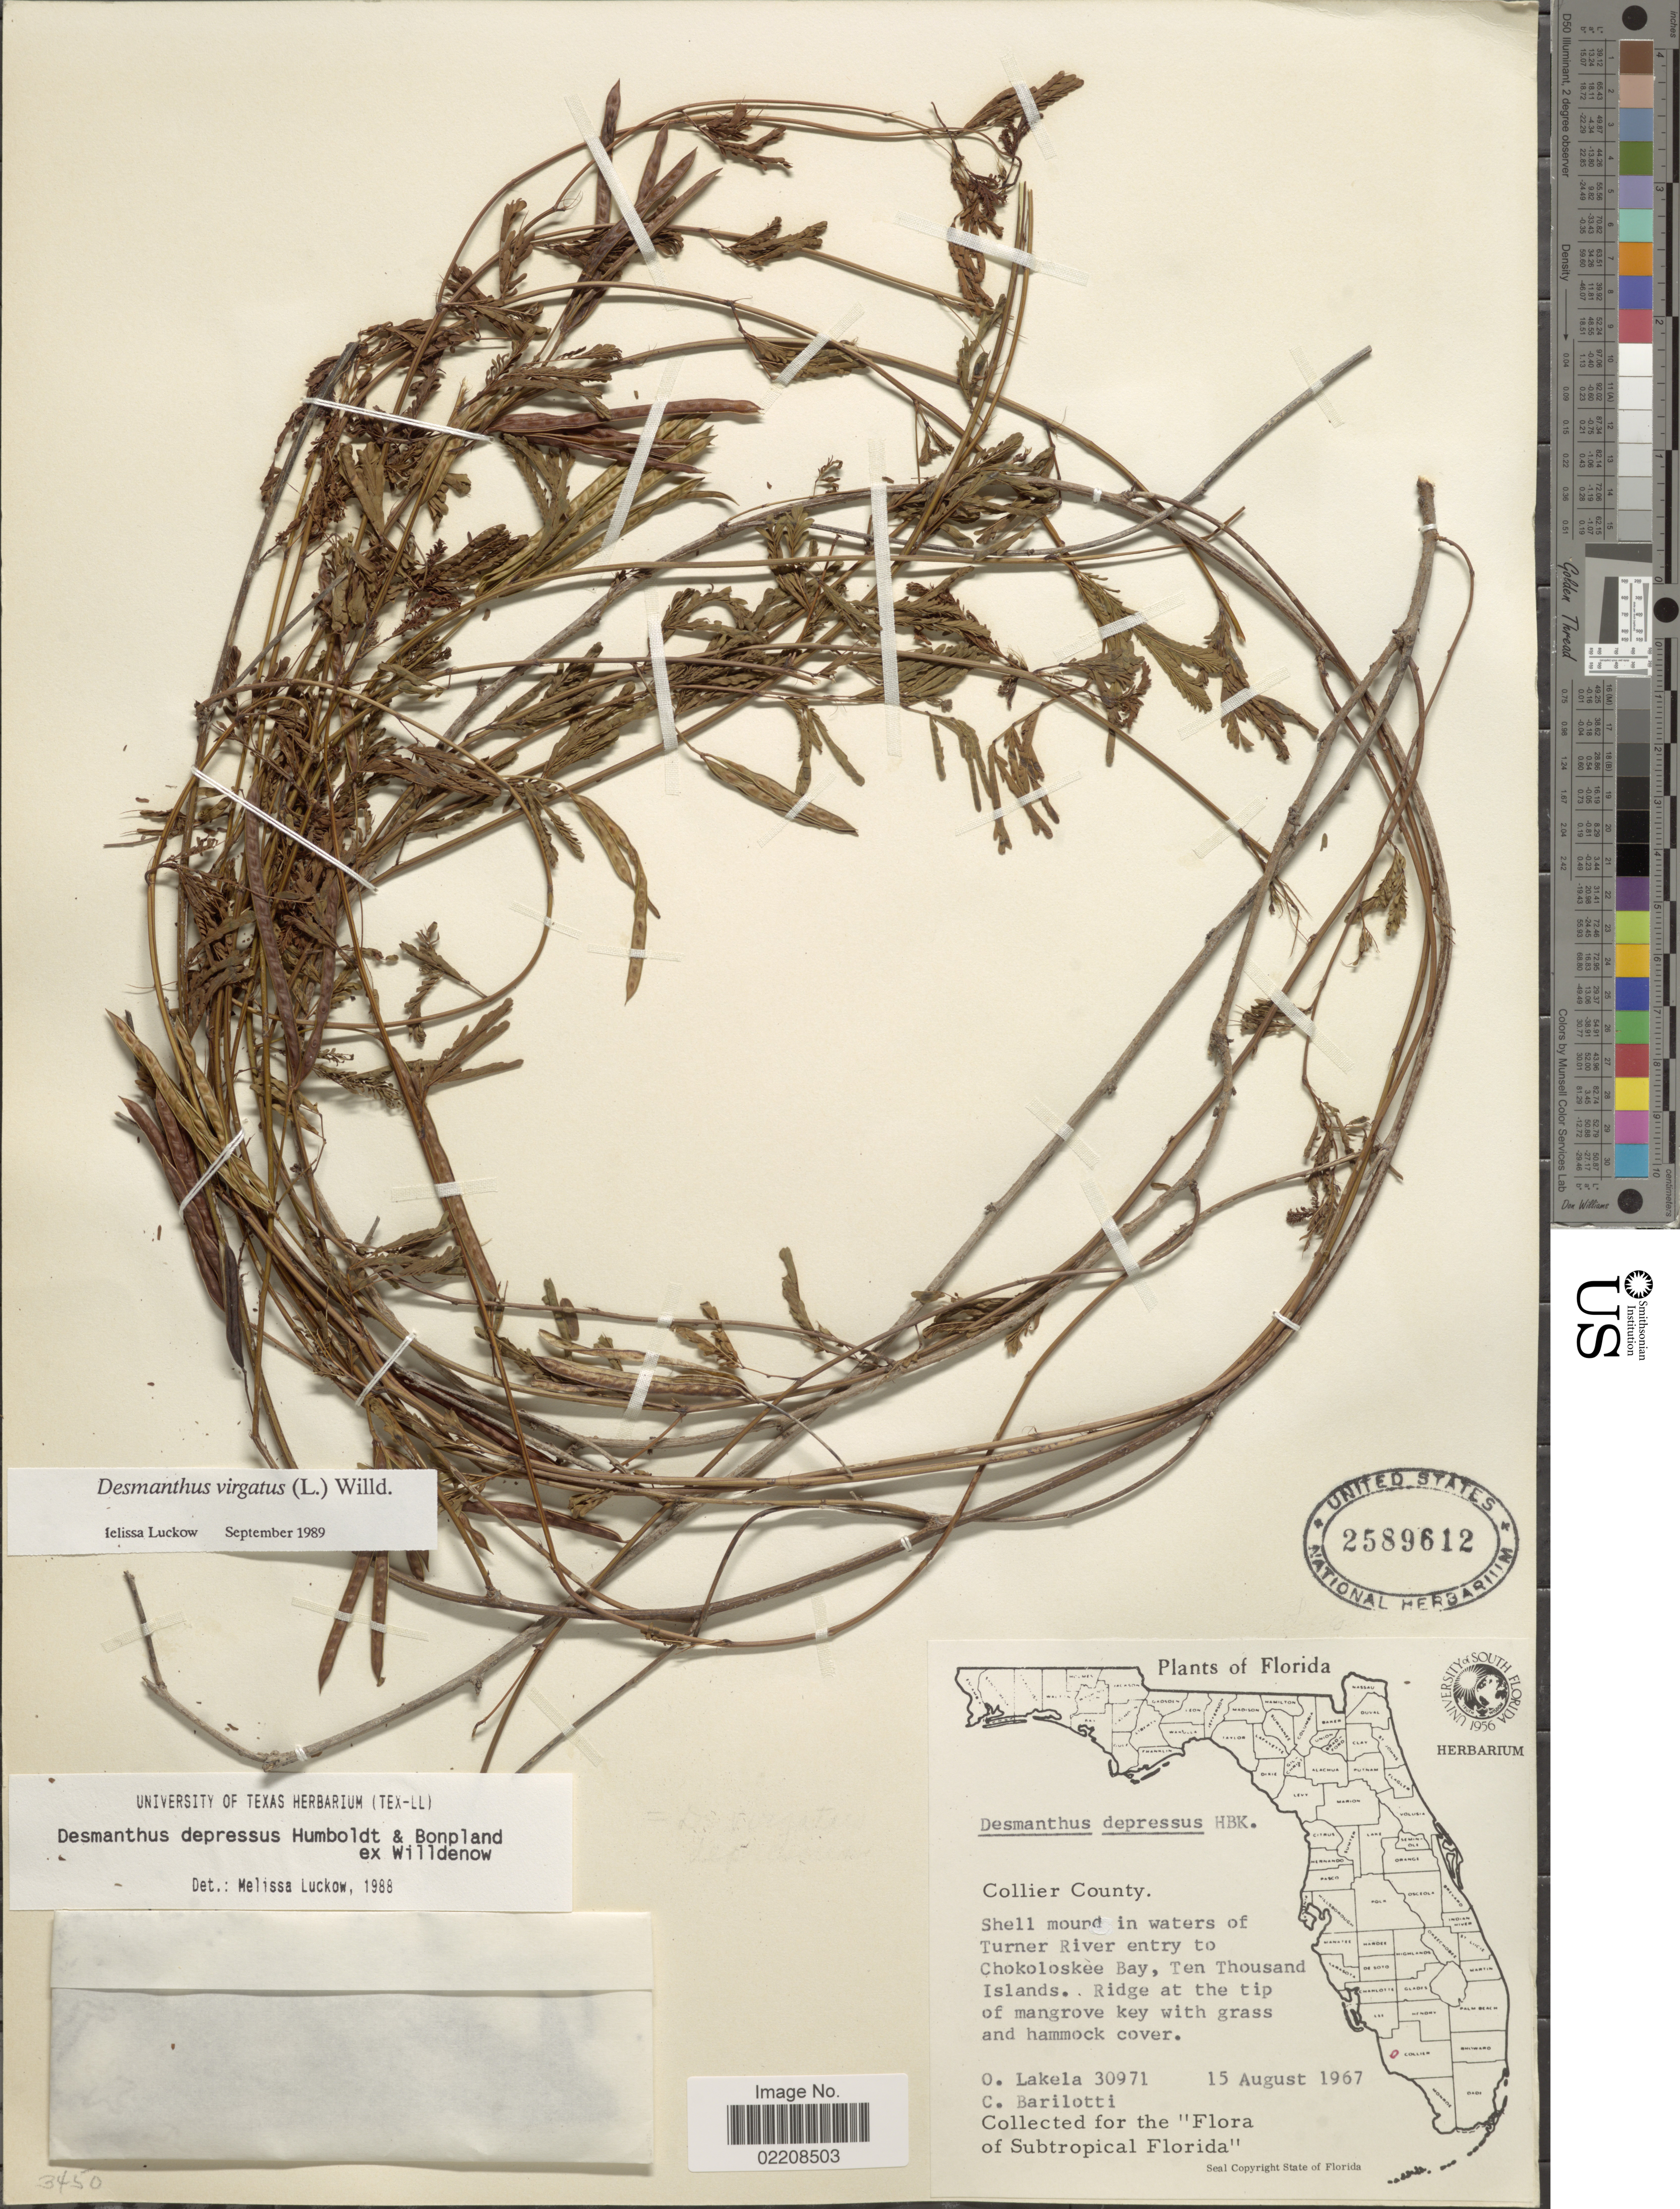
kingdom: Plantae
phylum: Tracheophyta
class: Magnoliopsida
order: Fabales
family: Fabaceae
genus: Desmanthus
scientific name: Desmanthus virgatus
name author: (L.) Willd.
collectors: O. Lakela & C. Barilotti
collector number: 30971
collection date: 1967-08-15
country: United States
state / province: Florida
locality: Collier County. Shell mound in waters of Turner River entry to Chokoloskee Bay, Ten Thousand Islands. Ridge at the tip of mangrove key with grass and hammock cover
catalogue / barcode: US 2589612